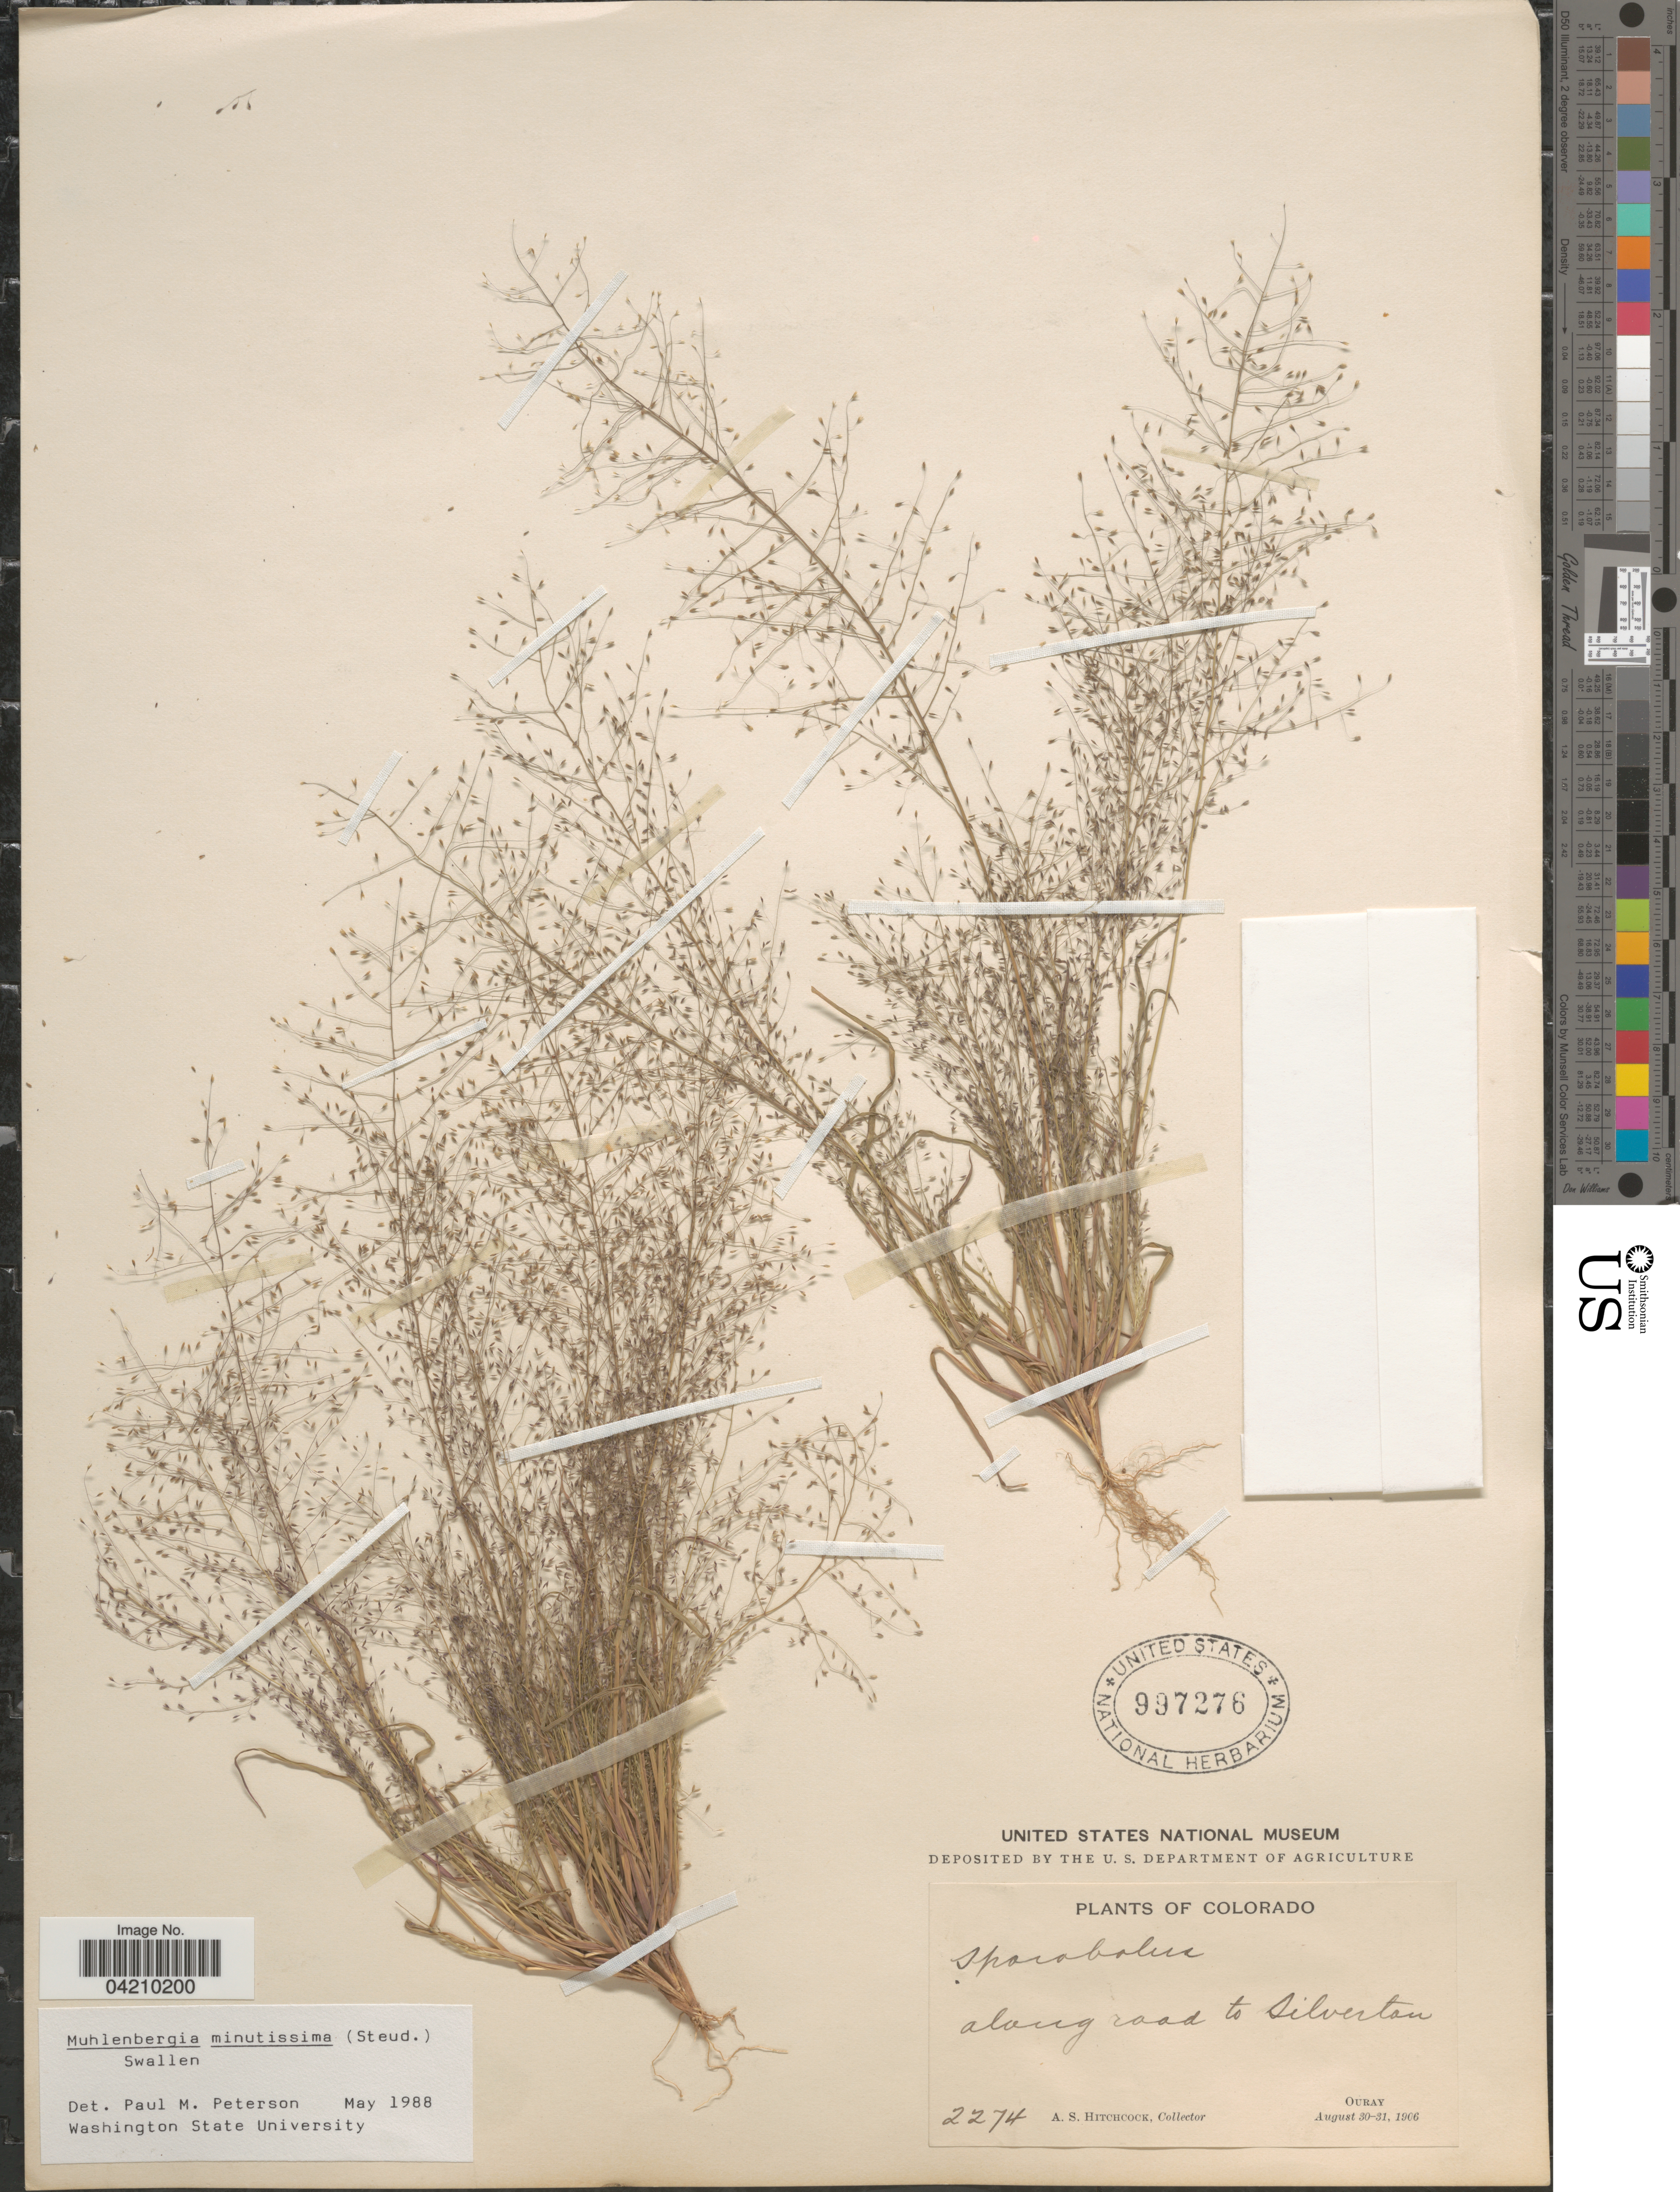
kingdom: Plantae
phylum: Tracheophyta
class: Liliopsida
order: Poales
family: Poaceae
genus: Muhlenbergia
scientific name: Muhlenbergia minutissima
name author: (Steud.) Swallen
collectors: A. S. Hitchcock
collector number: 2274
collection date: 1906-08-30/1906-08-31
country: United States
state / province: Colorado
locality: Along road to Silverton. Ouray.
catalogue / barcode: US 997276